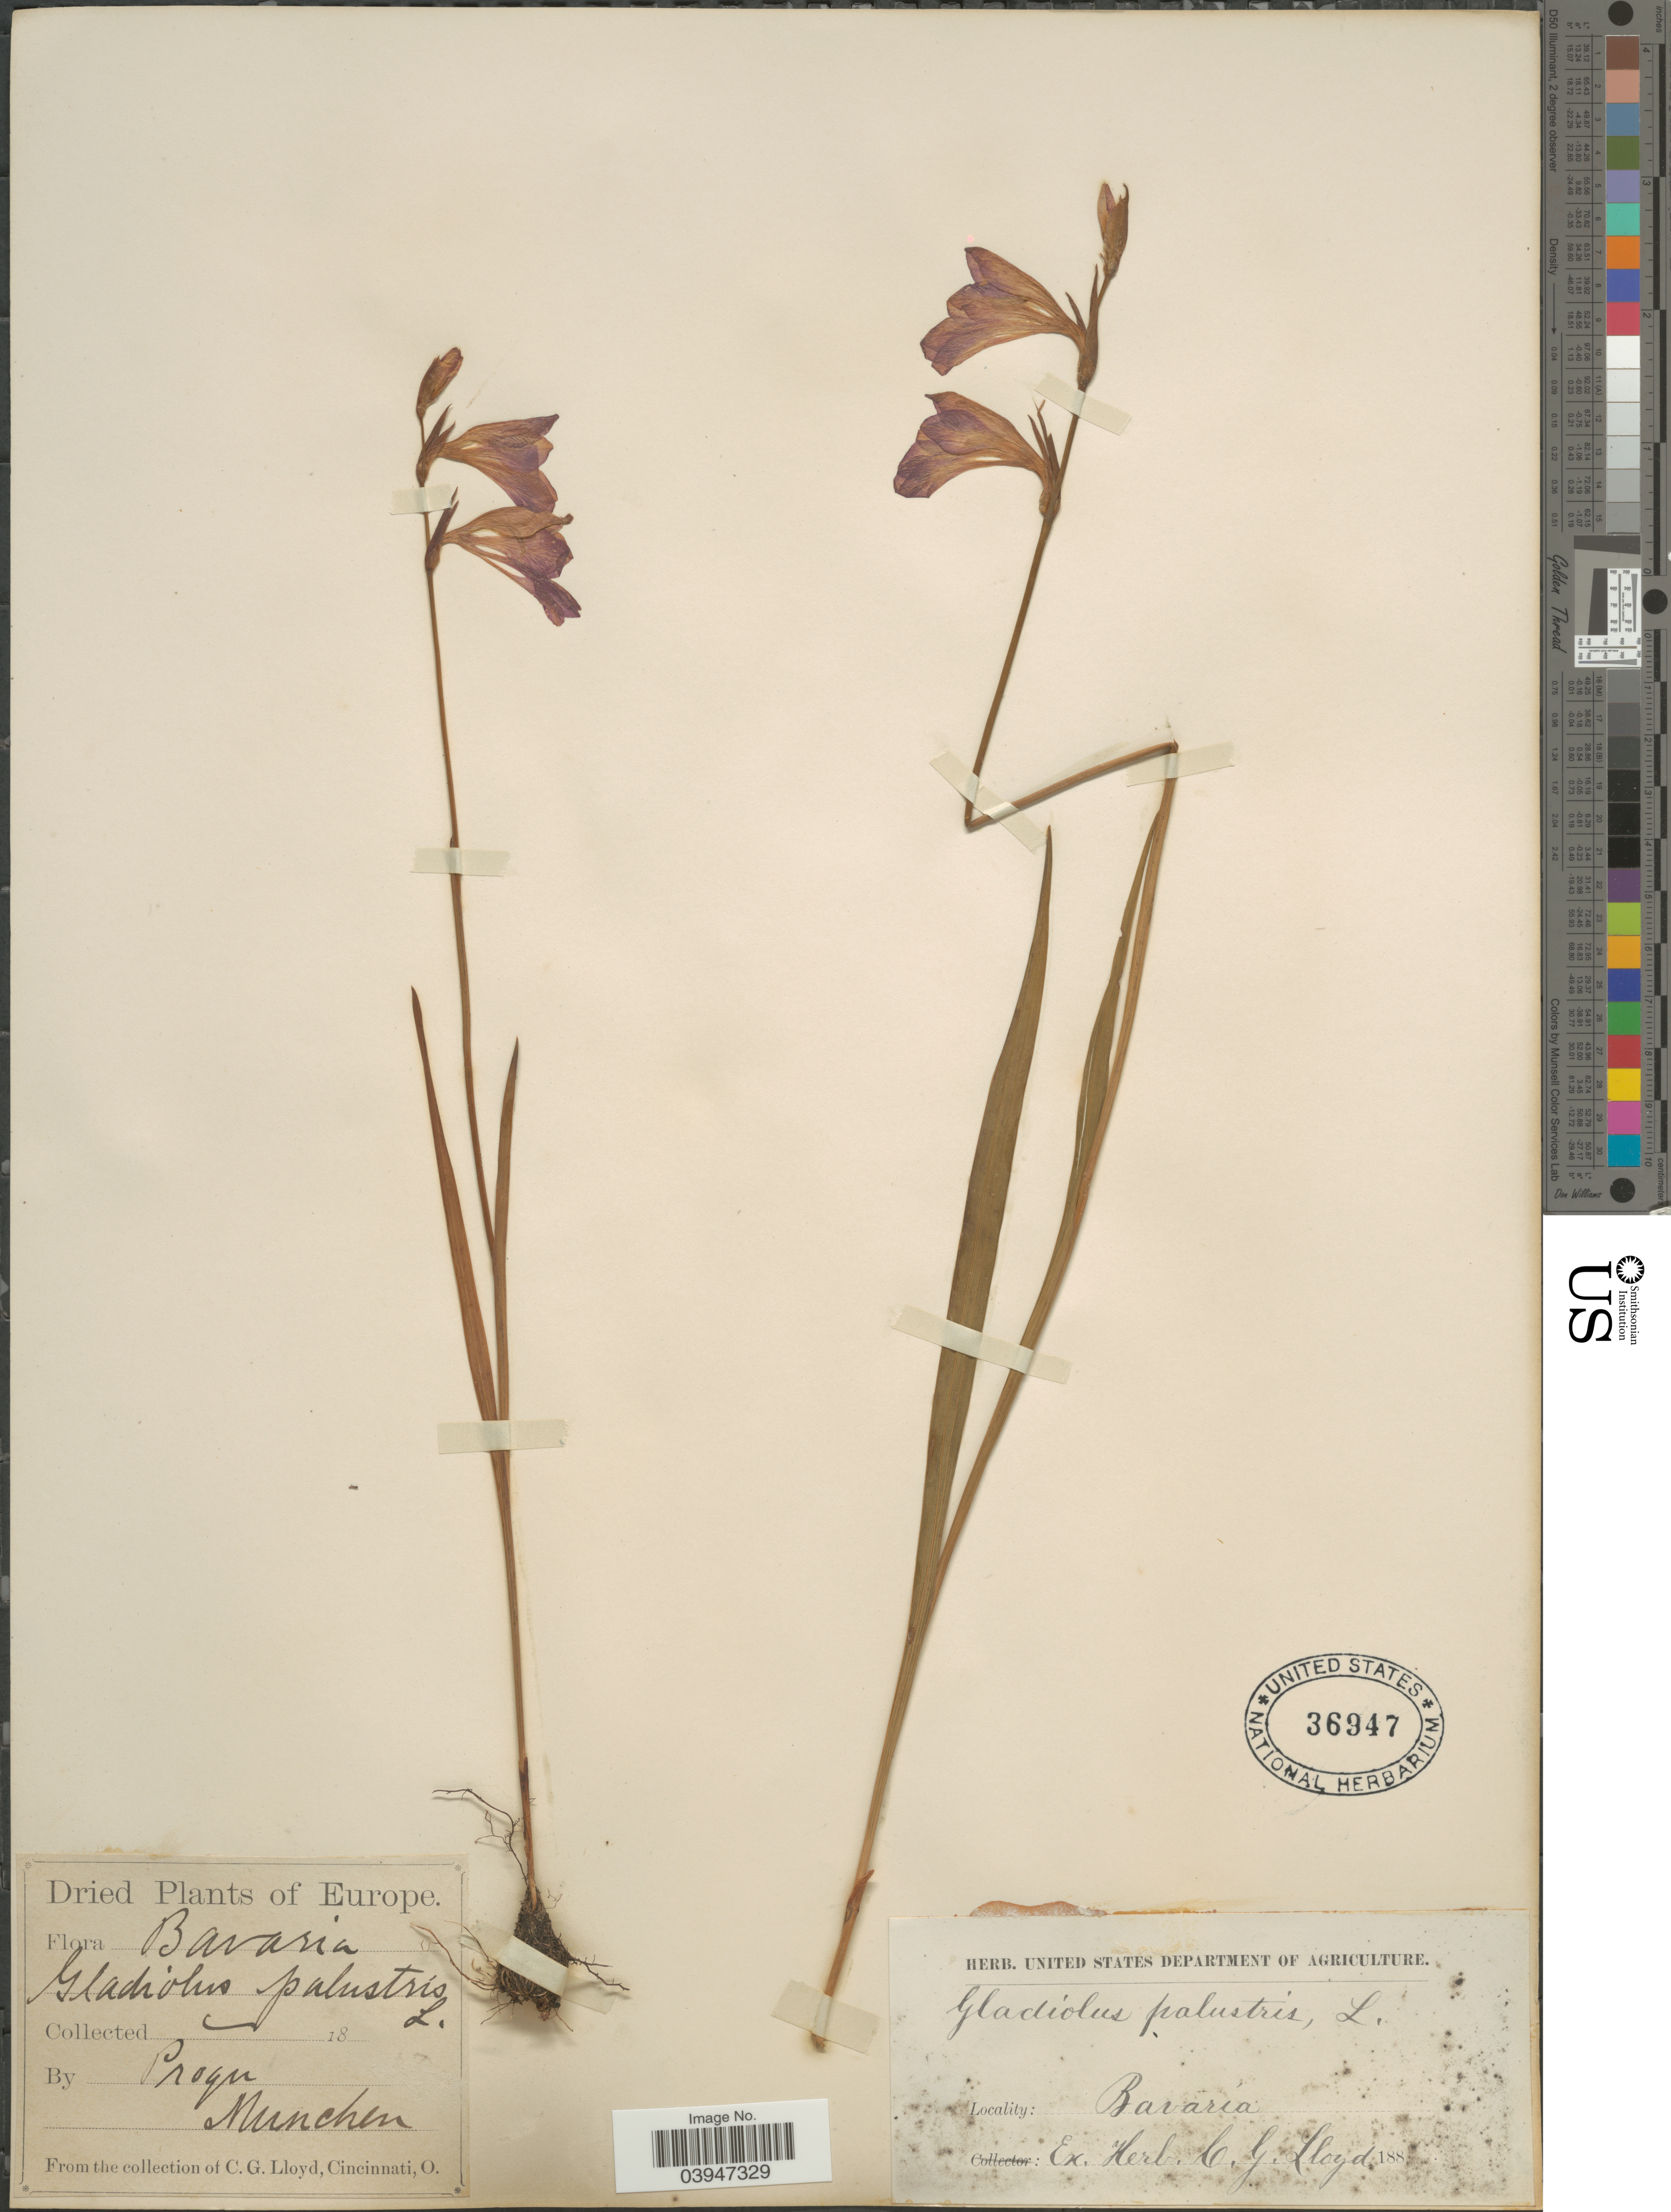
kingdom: Plantae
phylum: Tracheophyta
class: Liliopsida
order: Asparagales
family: Iridaceae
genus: Gladiolus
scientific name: Gladiolus palustris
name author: Gaudin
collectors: C. G. Lloyd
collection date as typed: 188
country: Germany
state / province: Bayern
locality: Bavaria. Progu. Munchen.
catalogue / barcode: US 36947